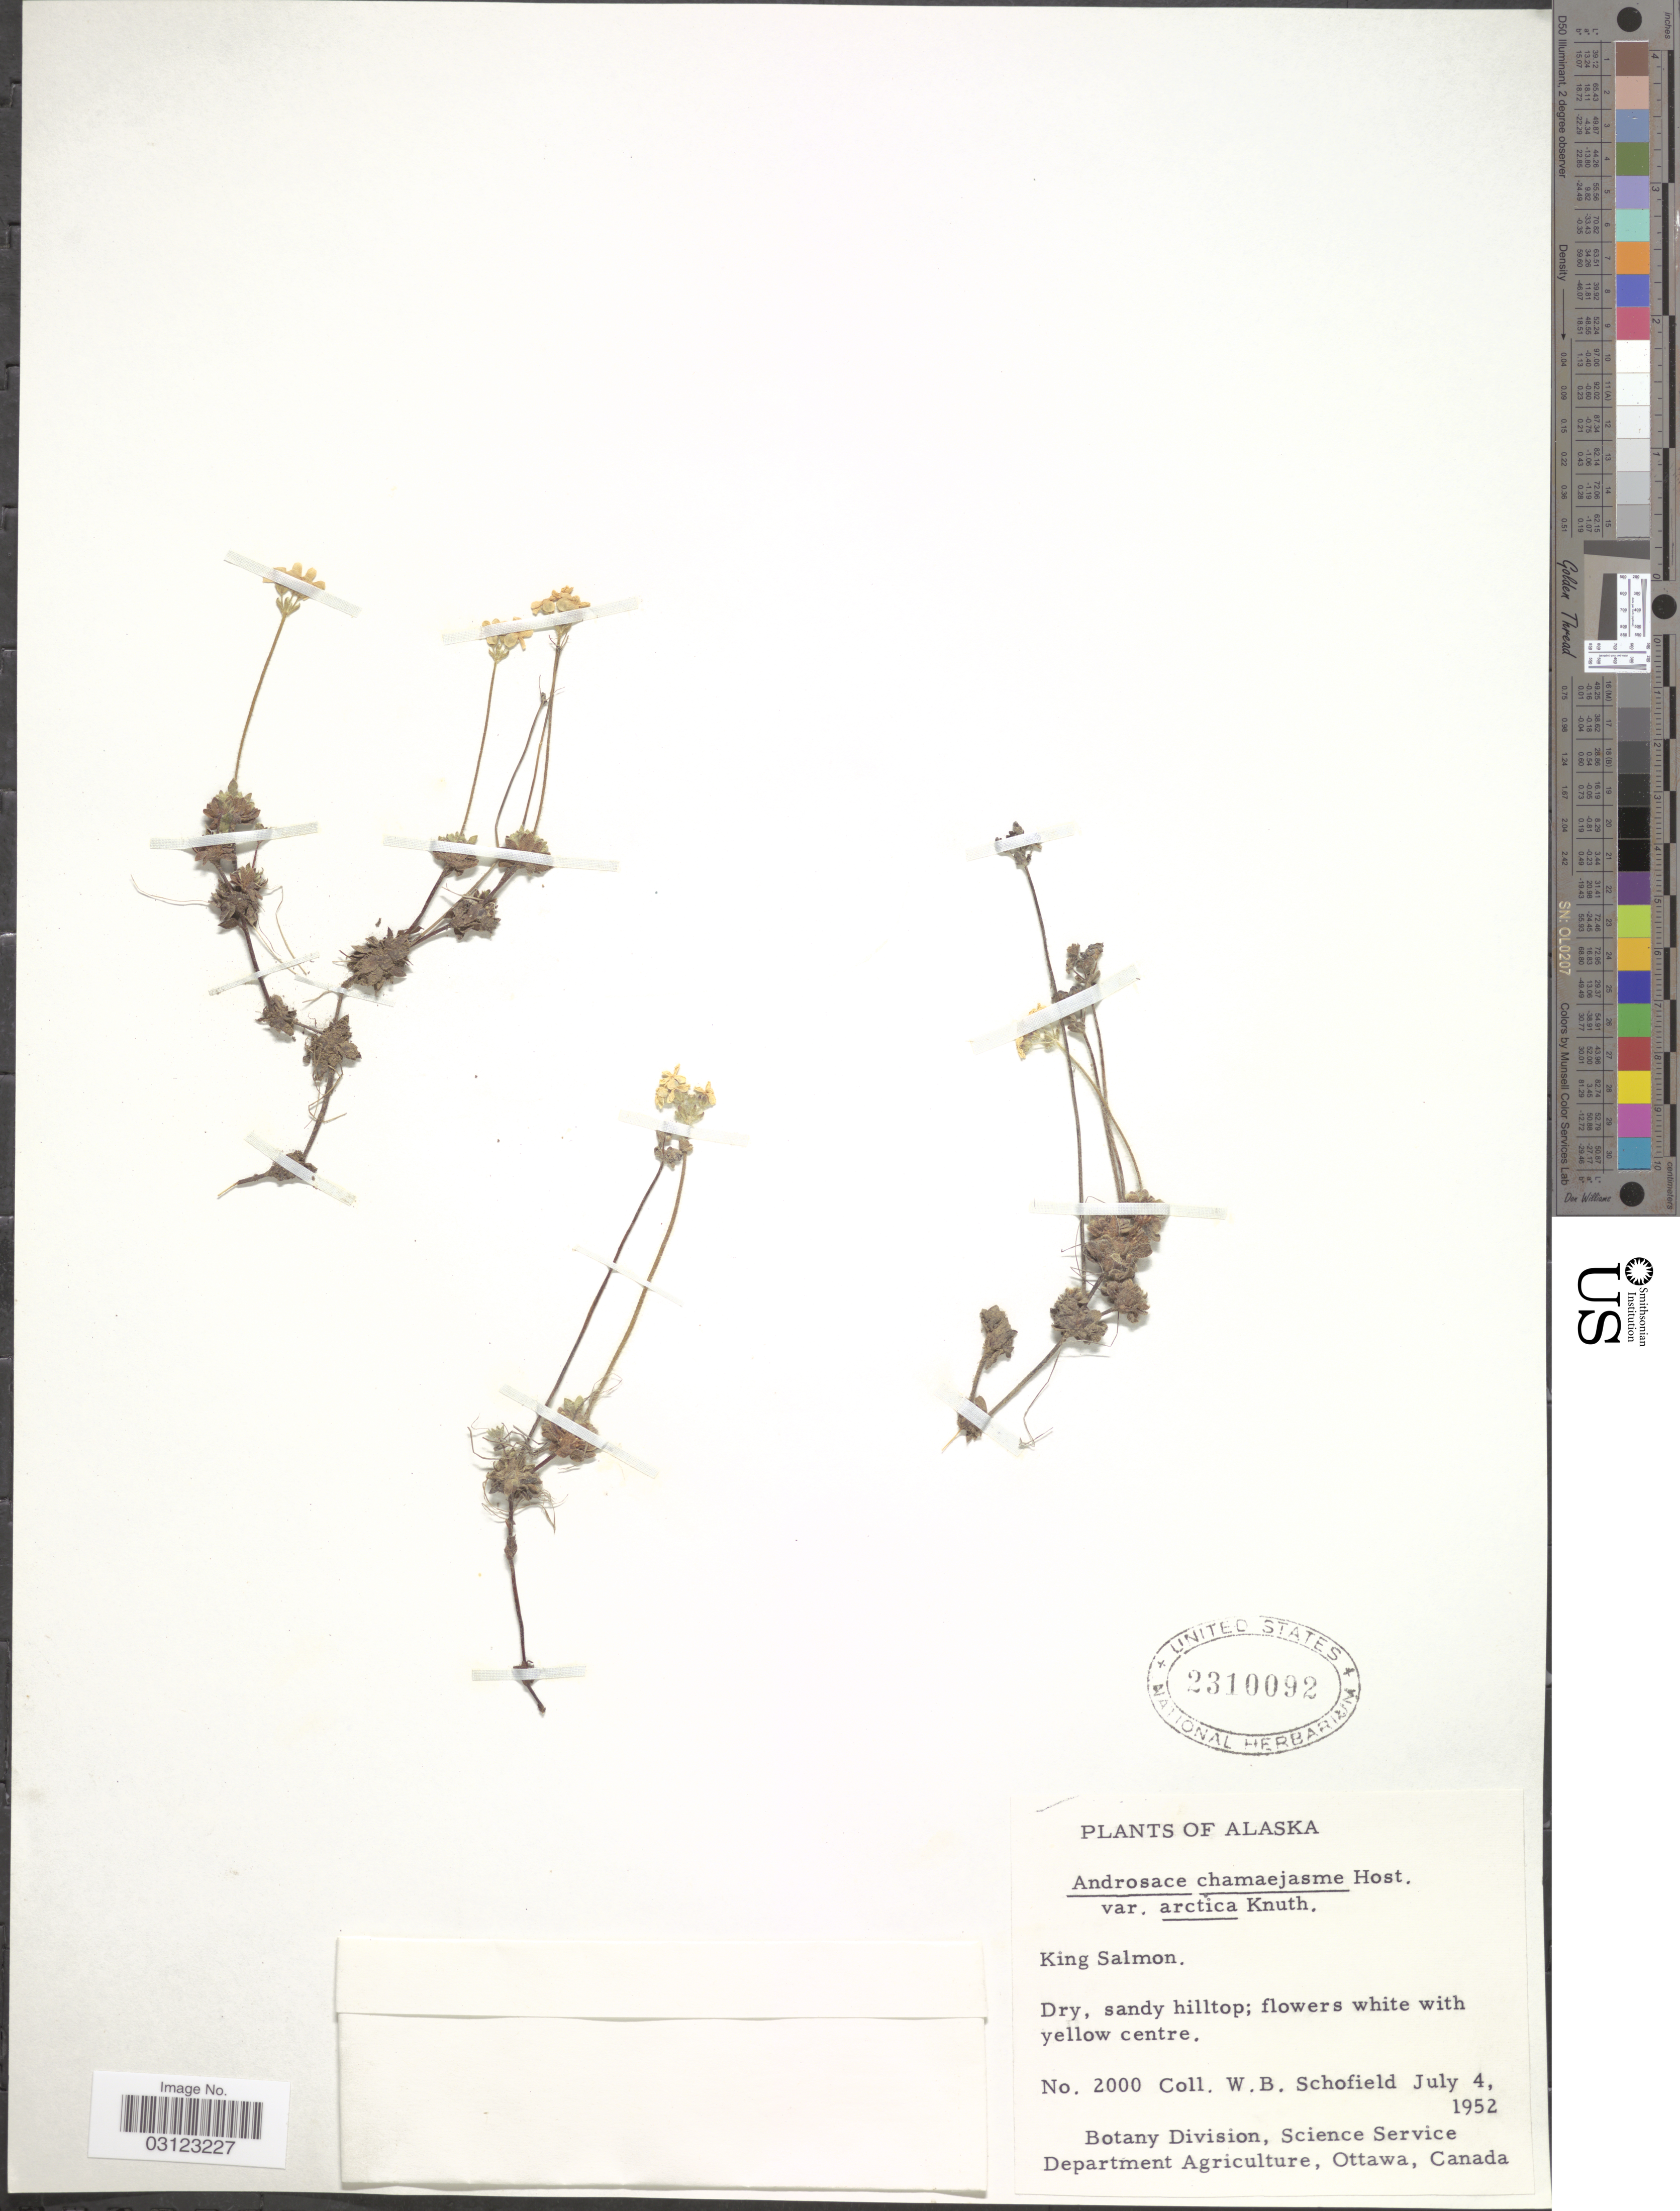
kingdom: Plantae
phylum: Tracheophyta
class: Magnoliopsida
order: Ericales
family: Primulaceae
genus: Androsace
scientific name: Androsace chamaejasme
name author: Wulfen ex Host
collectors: W. Schofield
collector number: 2000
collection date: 1952-07-04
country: United States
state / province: Alaska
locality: King Salmon.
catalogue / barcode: US 2310092